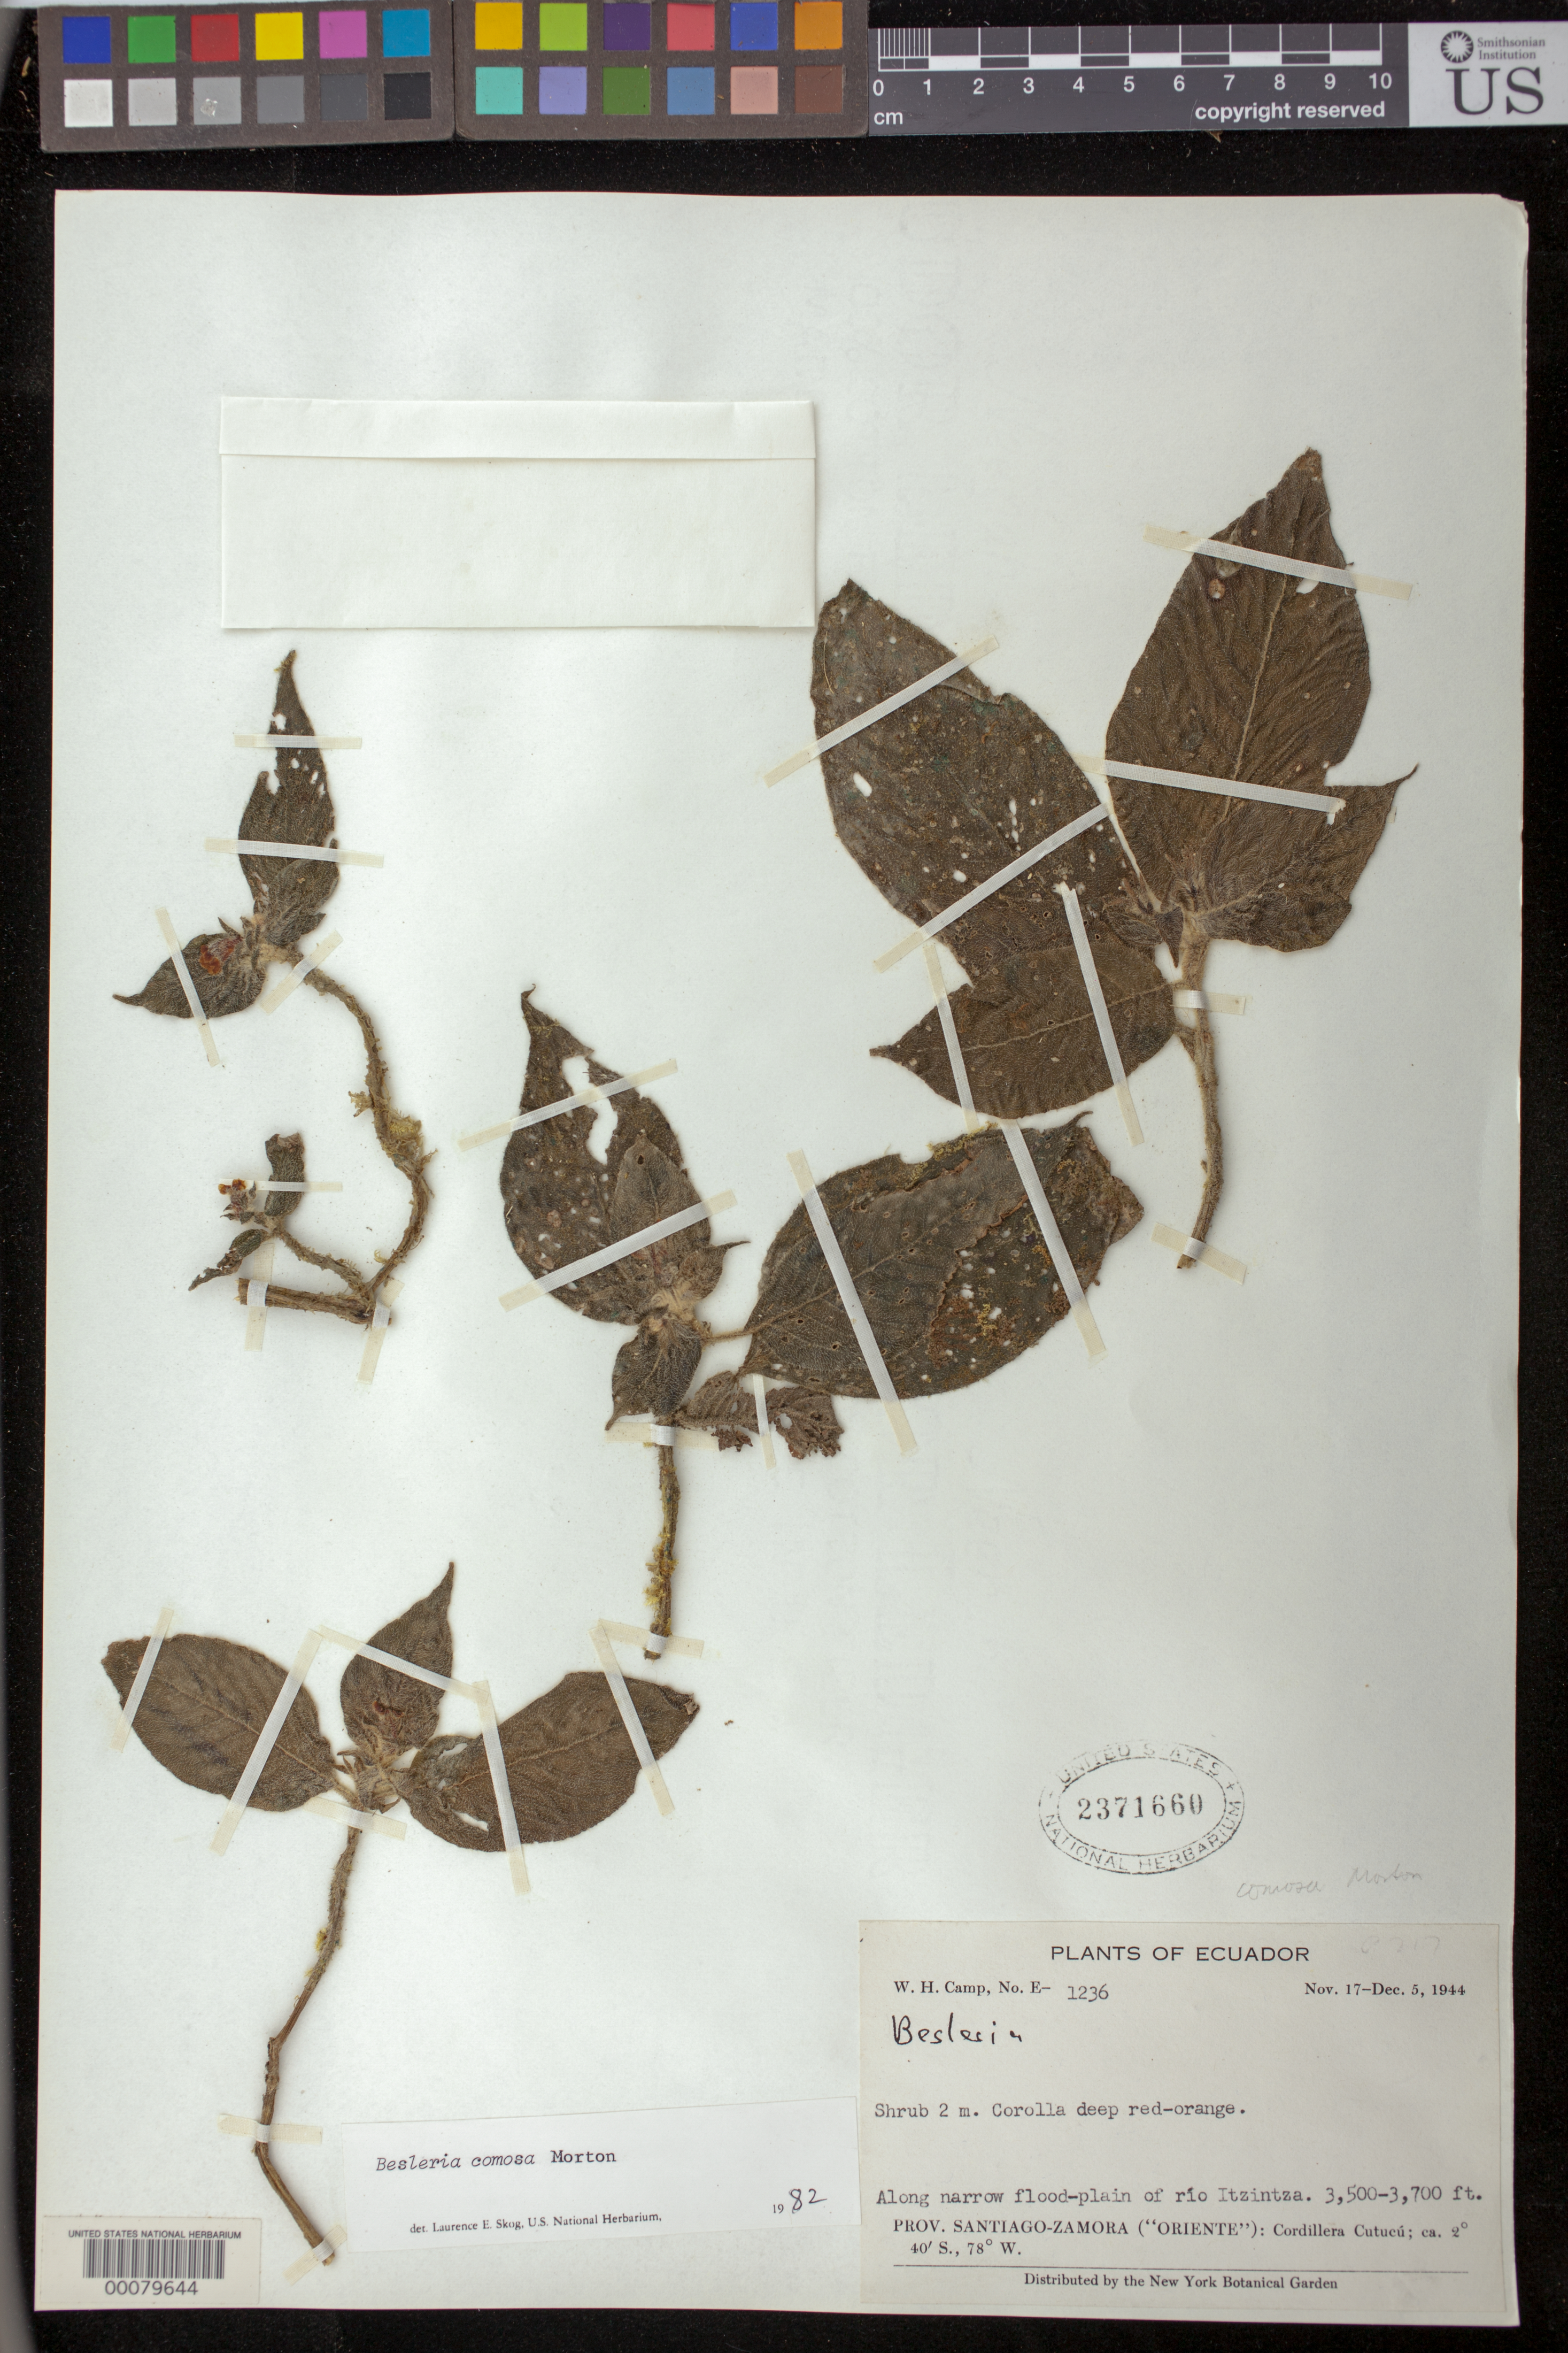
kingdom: Plantae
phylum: Tracheophyta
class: Magnoliopsida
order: Lamiales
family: Gesneriaceae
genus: Besleria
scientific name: Besleria comosa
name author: C.V. Morton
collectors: W. H. Camp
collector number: E- 1236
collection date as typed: Nov-Dec 1944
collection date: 1944-11/1944-12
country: Ecuador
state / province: Morona-Santiago / Zamora-Chinchipe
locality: ("Oriente"), Cordillera Cutucu, Rio Itzintza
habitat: Along narrow flood-plain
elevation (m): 1067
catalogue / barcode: US 2371660